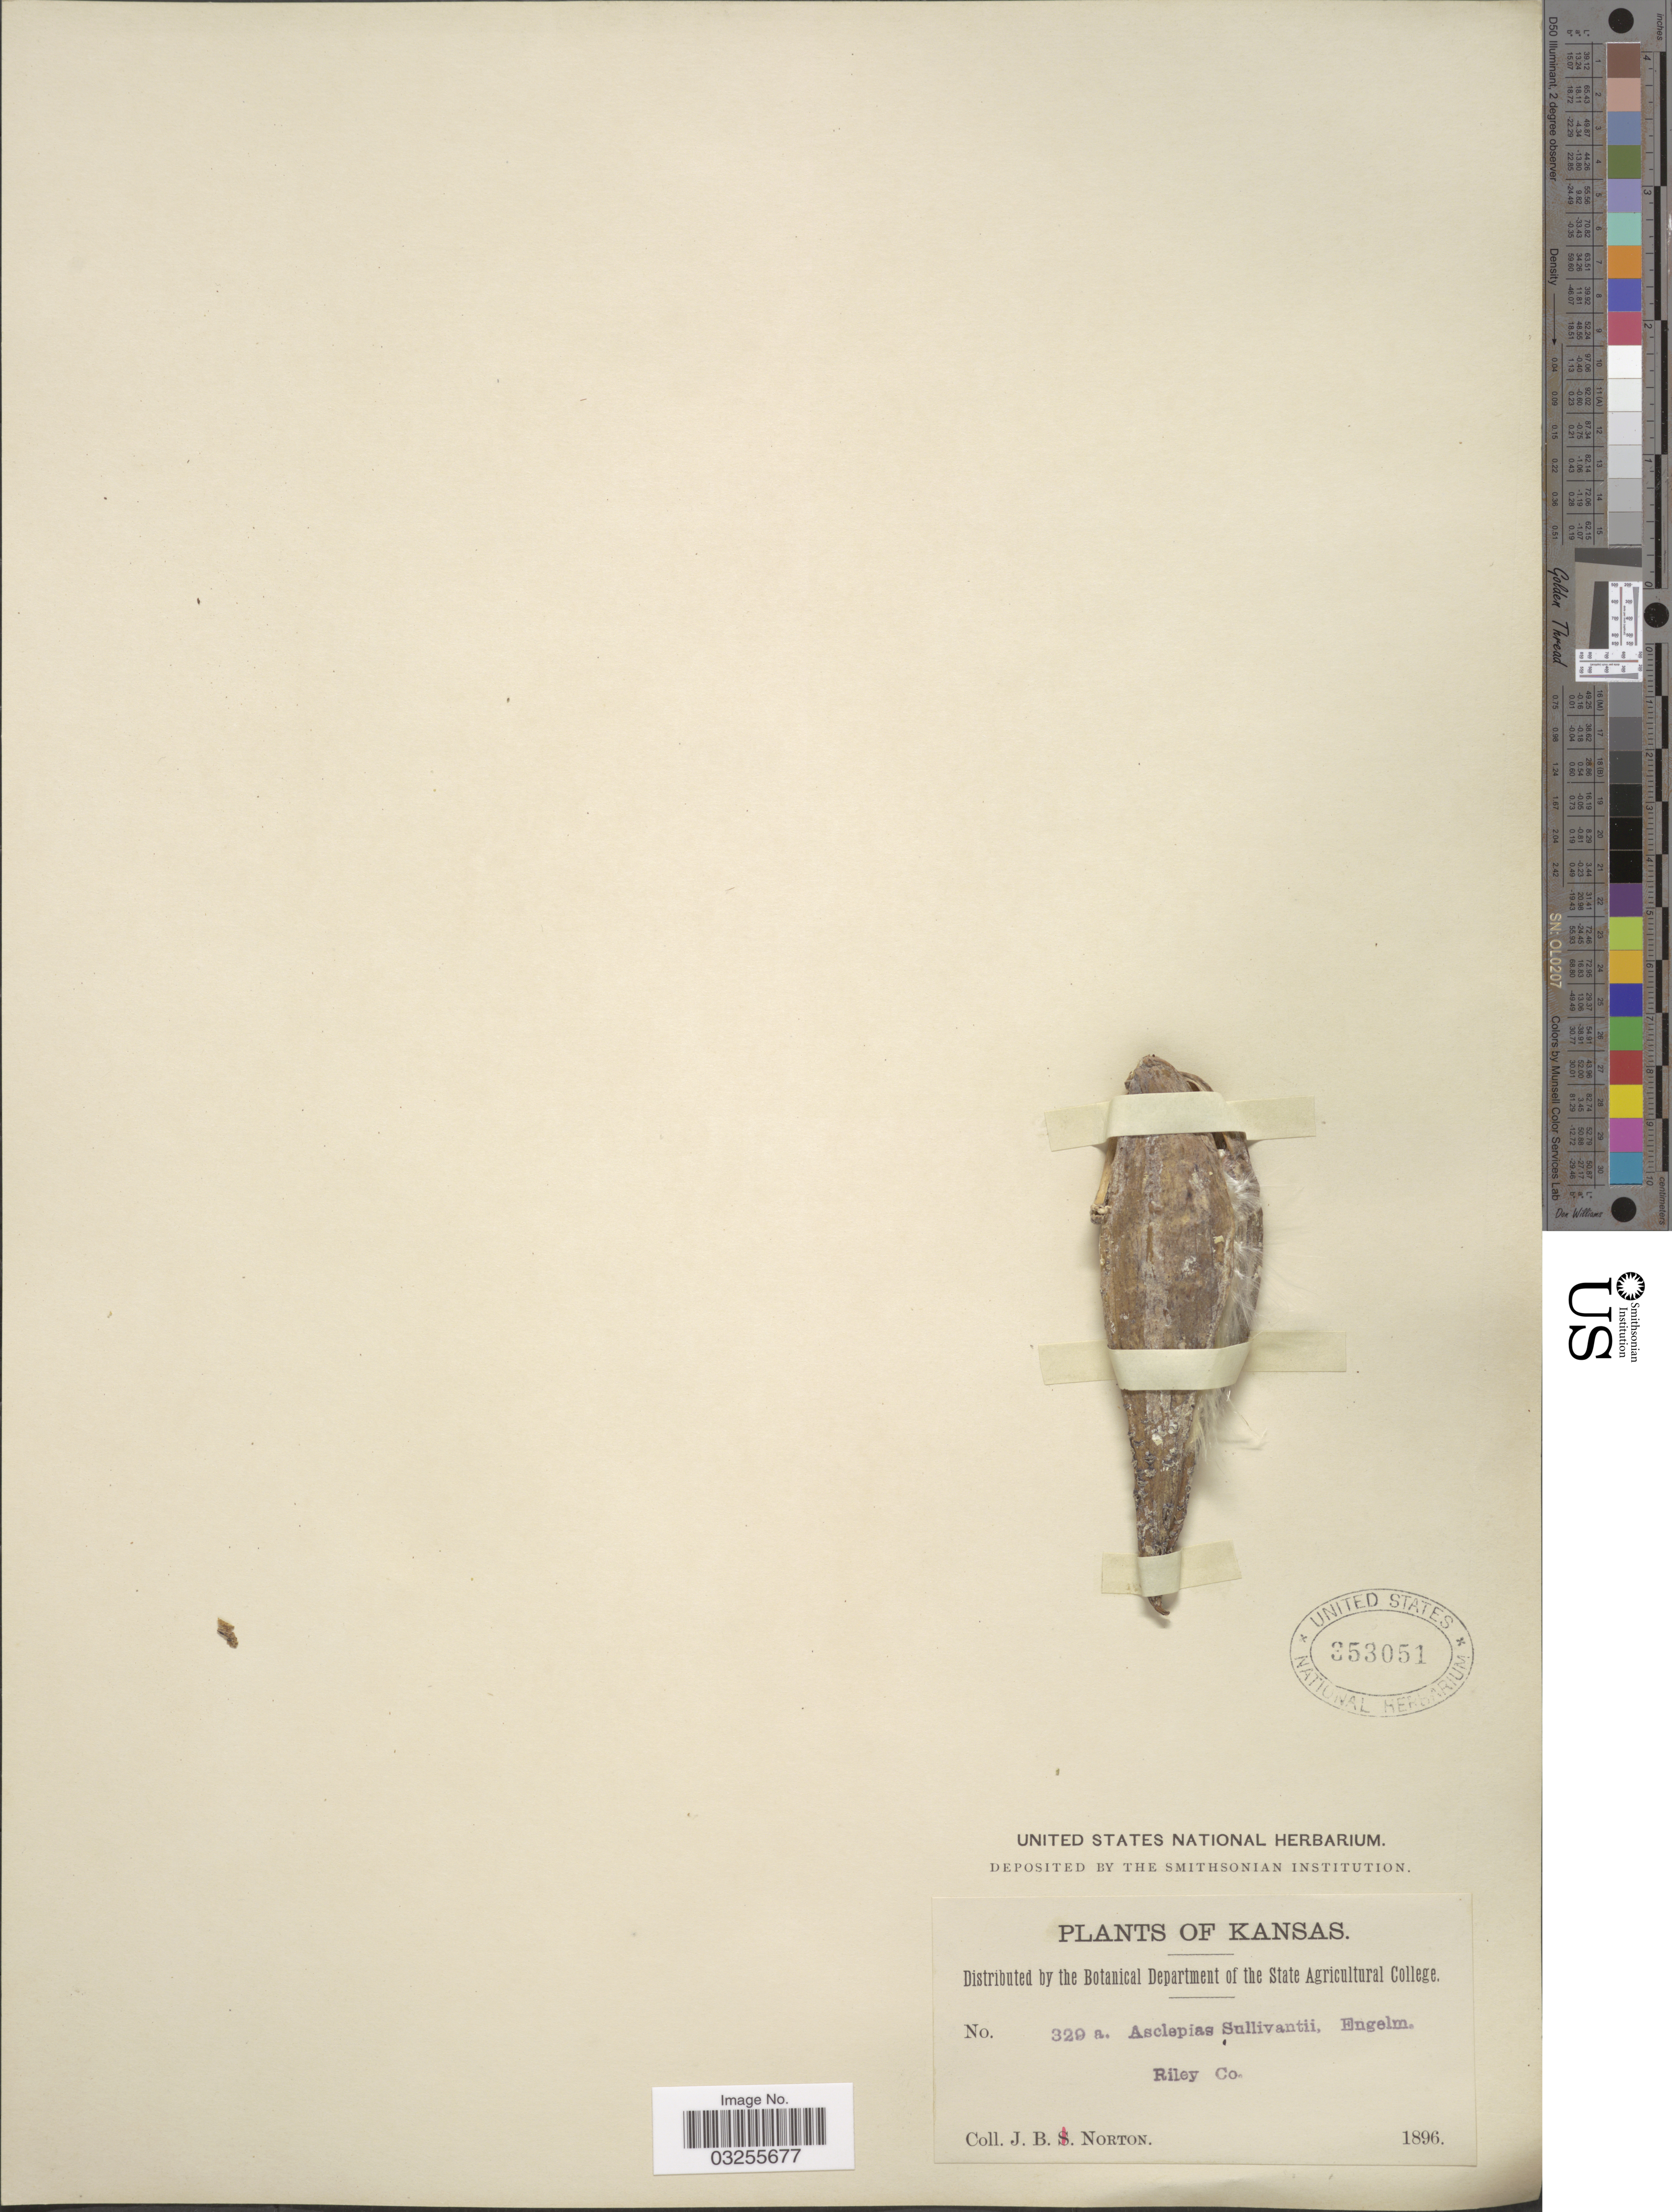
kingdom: Plantae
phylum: Tracheophyta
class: Magnoliopsida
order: Gentianales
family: Apocynaceae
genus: Asclepias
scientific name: Asclepias sullivantii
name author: Engelm. ex A. Gray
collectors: J. B. Norton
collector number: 329a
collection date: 1896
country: United States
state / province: Kansas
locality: Riley Co.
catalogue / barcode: US 353051